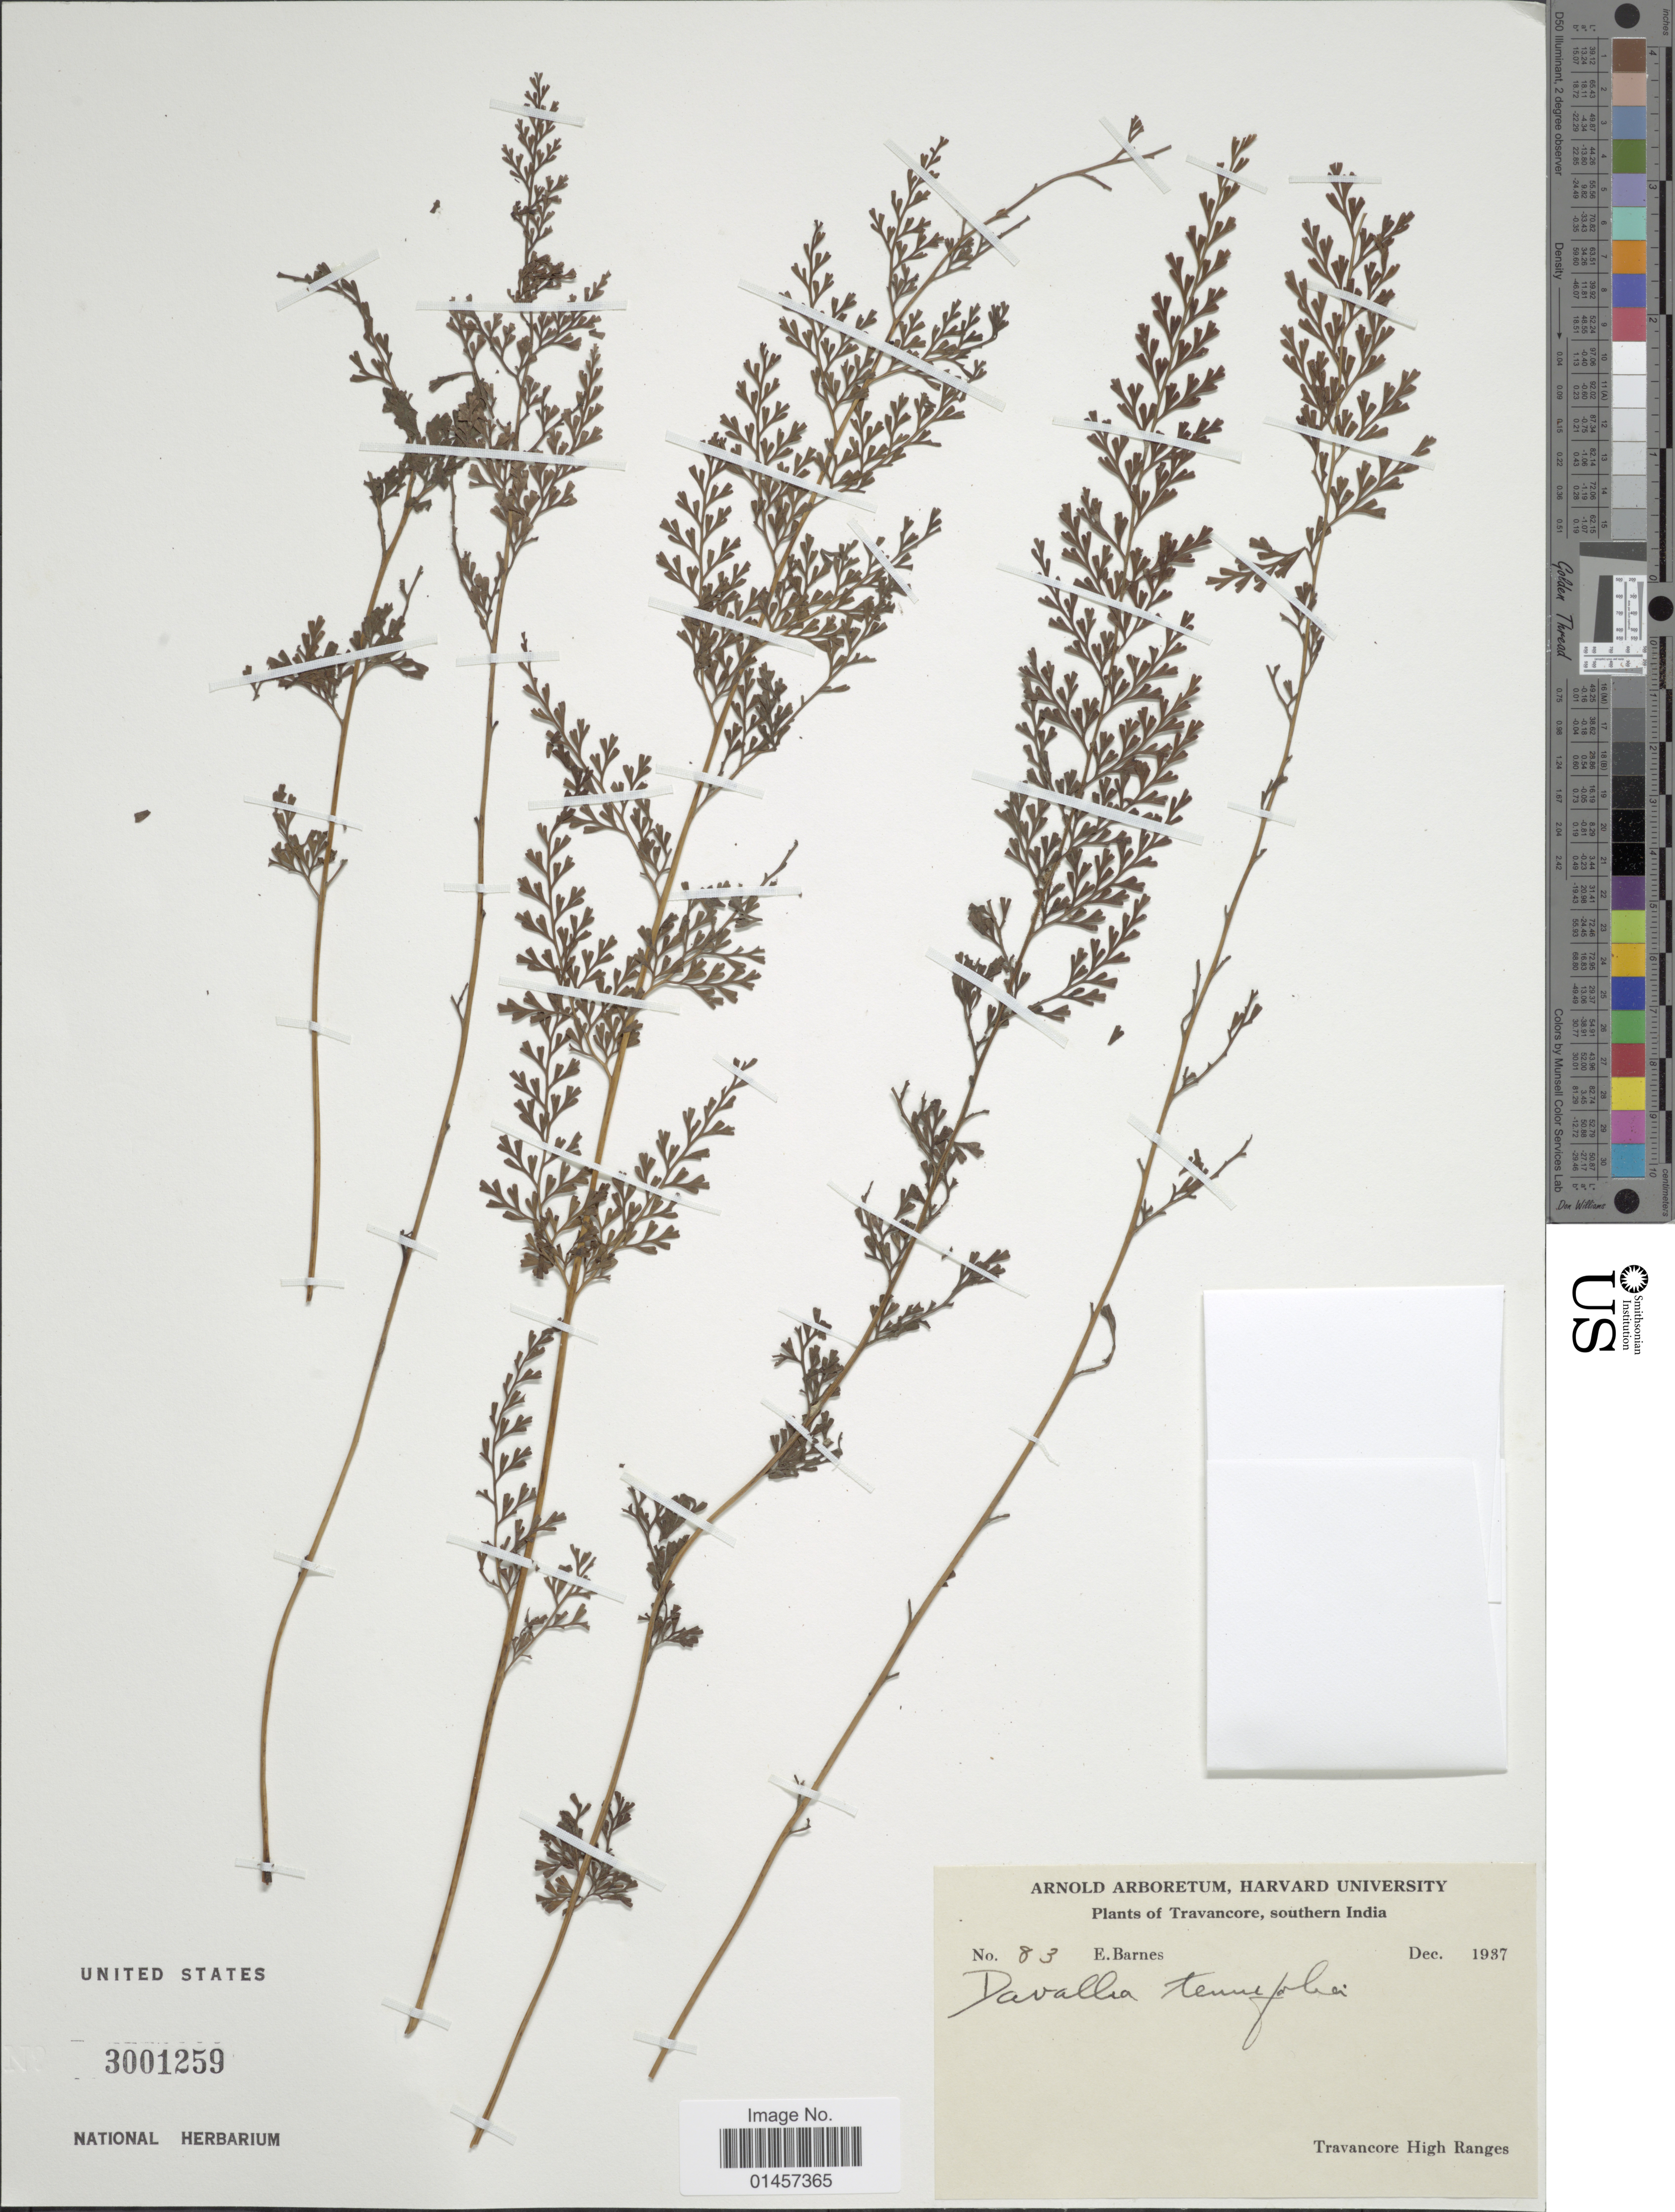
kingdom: Plantae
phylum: Tracheophyta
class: Polypodiopsida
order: Polypodiales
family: Lindsaeaceae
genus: Sphenomeris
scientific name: Sphenomeris chinensis var. chinensis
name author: (L.) Maxon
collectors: E. Barnes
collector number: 83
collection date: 1937-12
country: India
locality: Travancore, southern India, Travancore High Ranges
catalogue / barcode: US 3001259